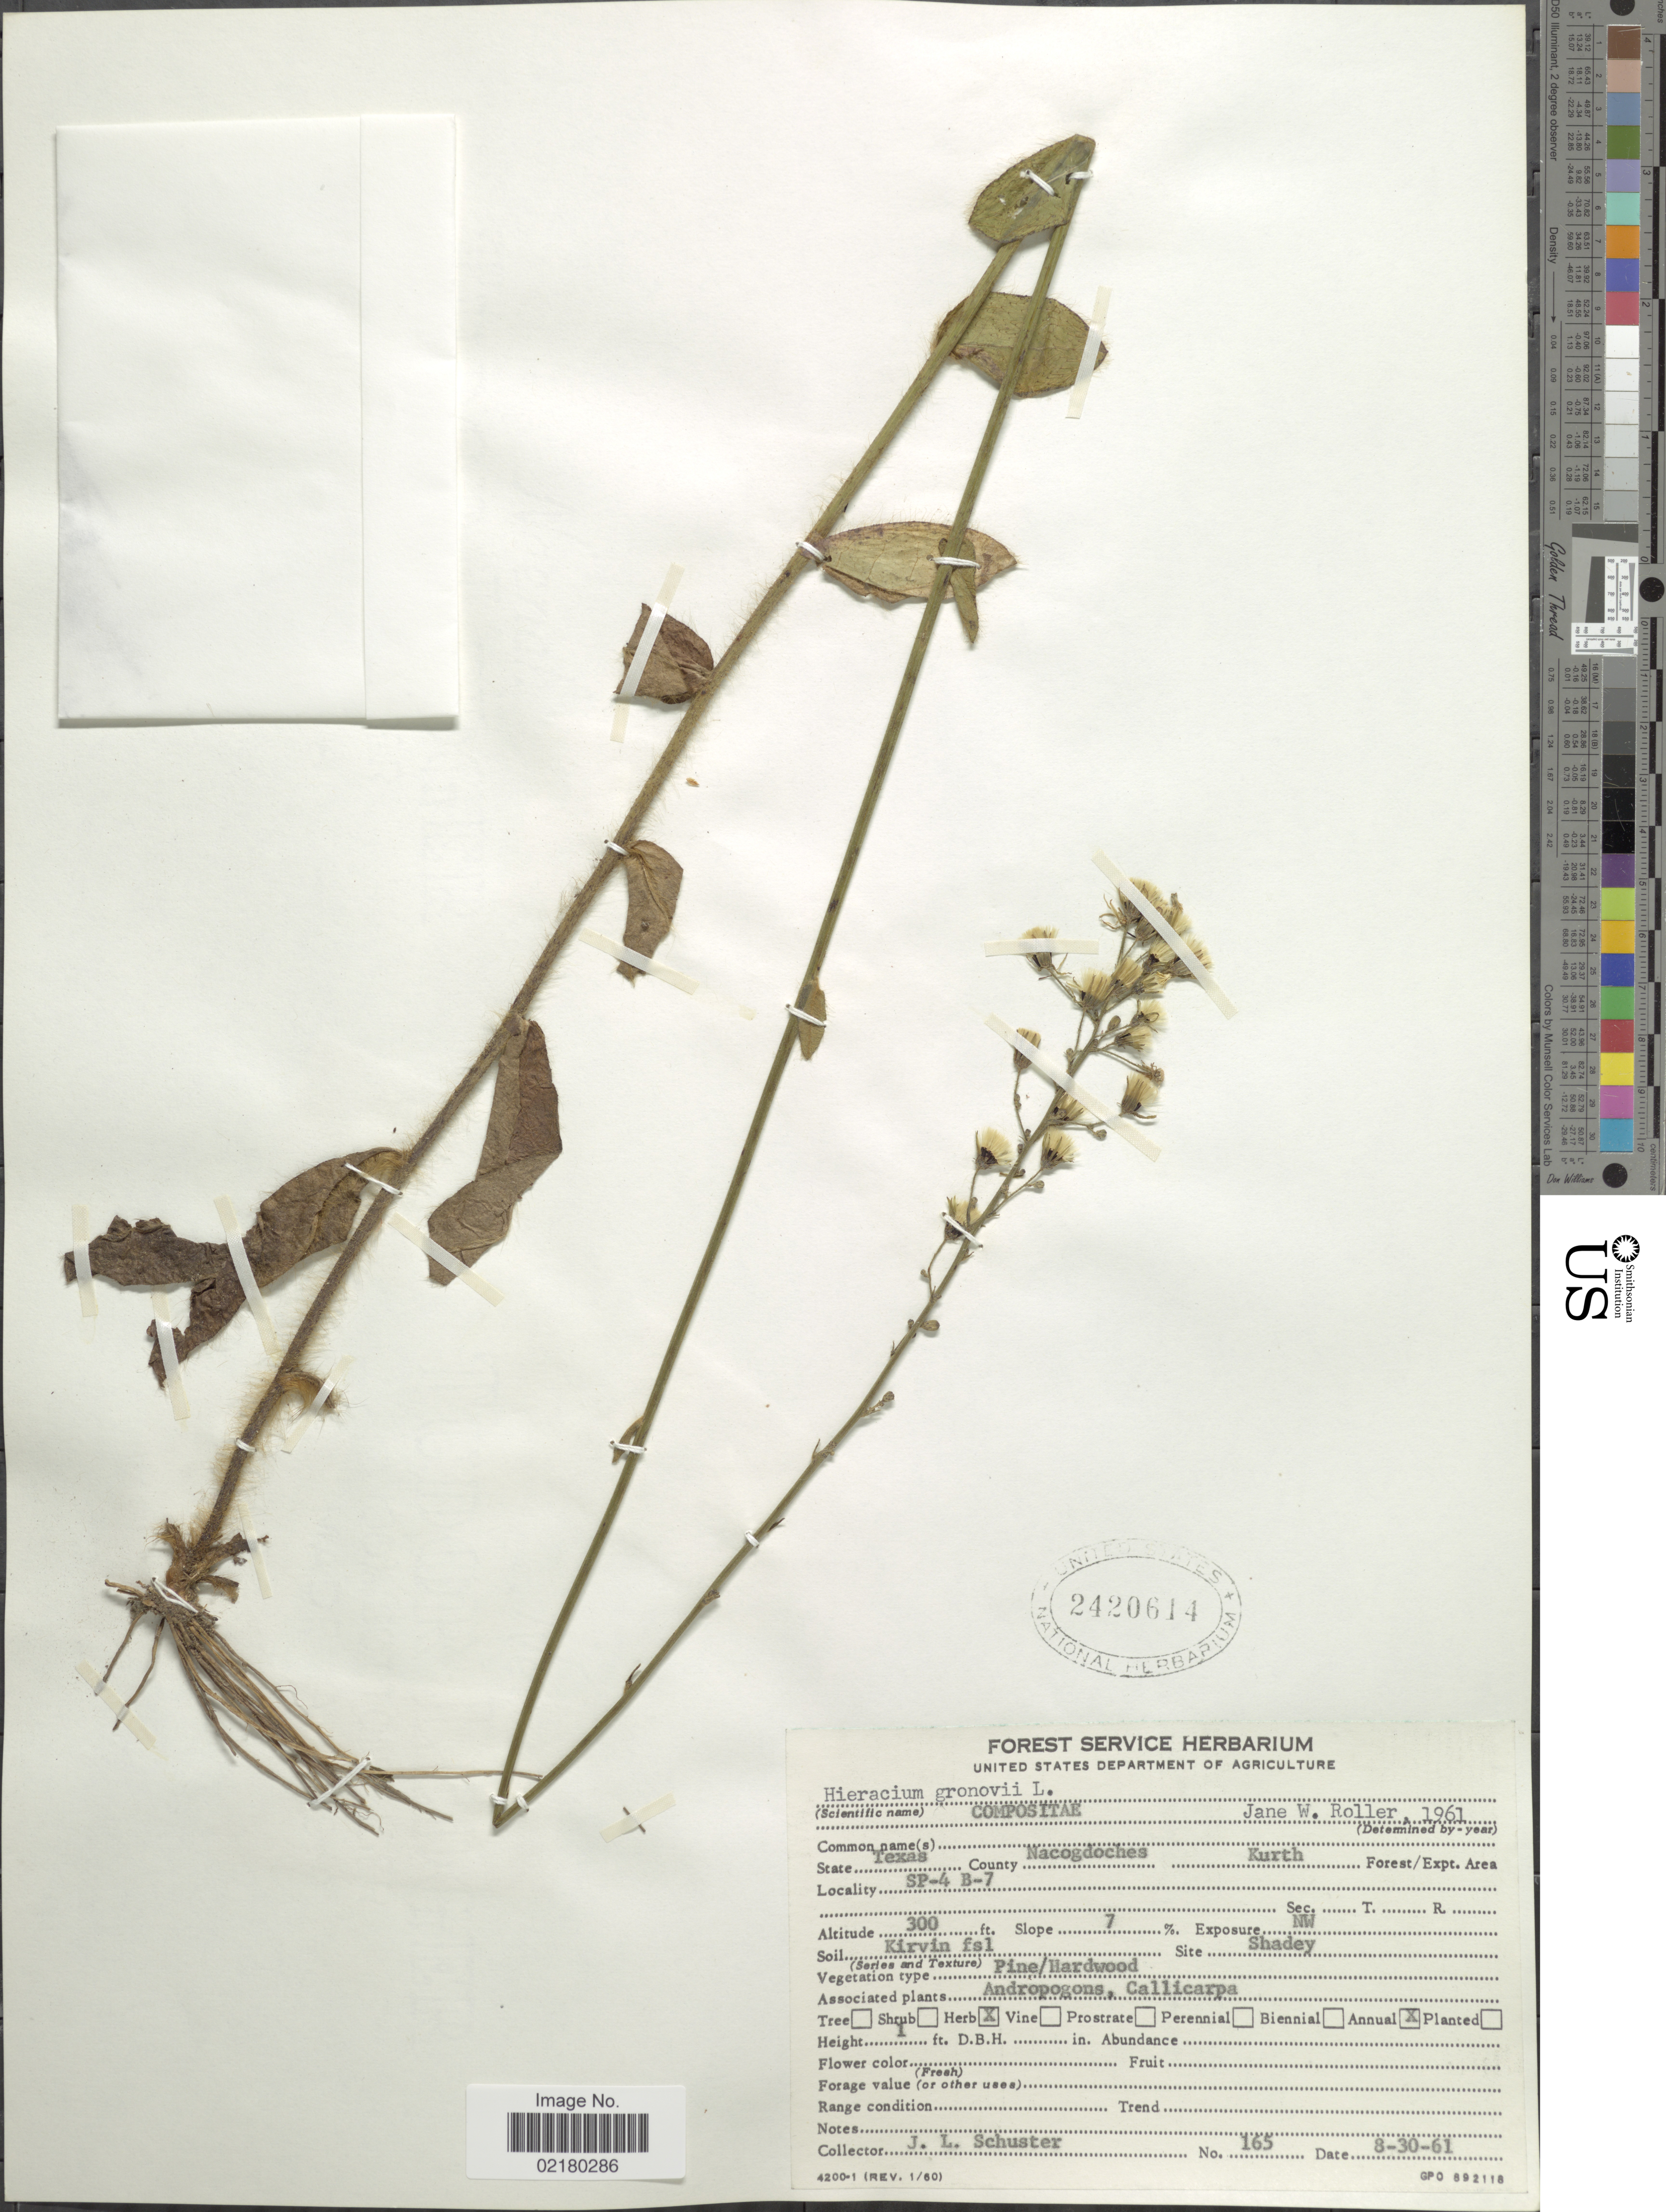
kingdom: Plantae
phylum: Tracheophyta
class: Magnoliopsida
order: Asterales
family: Asteraceae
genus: Hieracium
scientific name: Hieracium gronovii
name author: L.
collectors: J. Schuster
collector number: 165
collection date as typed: Transcribed d/m/y: 30/8/61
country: United States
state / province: Texas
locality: County Nacogdoches, Kurt Forest/Exp. Area, Sp-4 B7, exposure NW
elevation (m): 91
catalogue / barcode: US 2420614